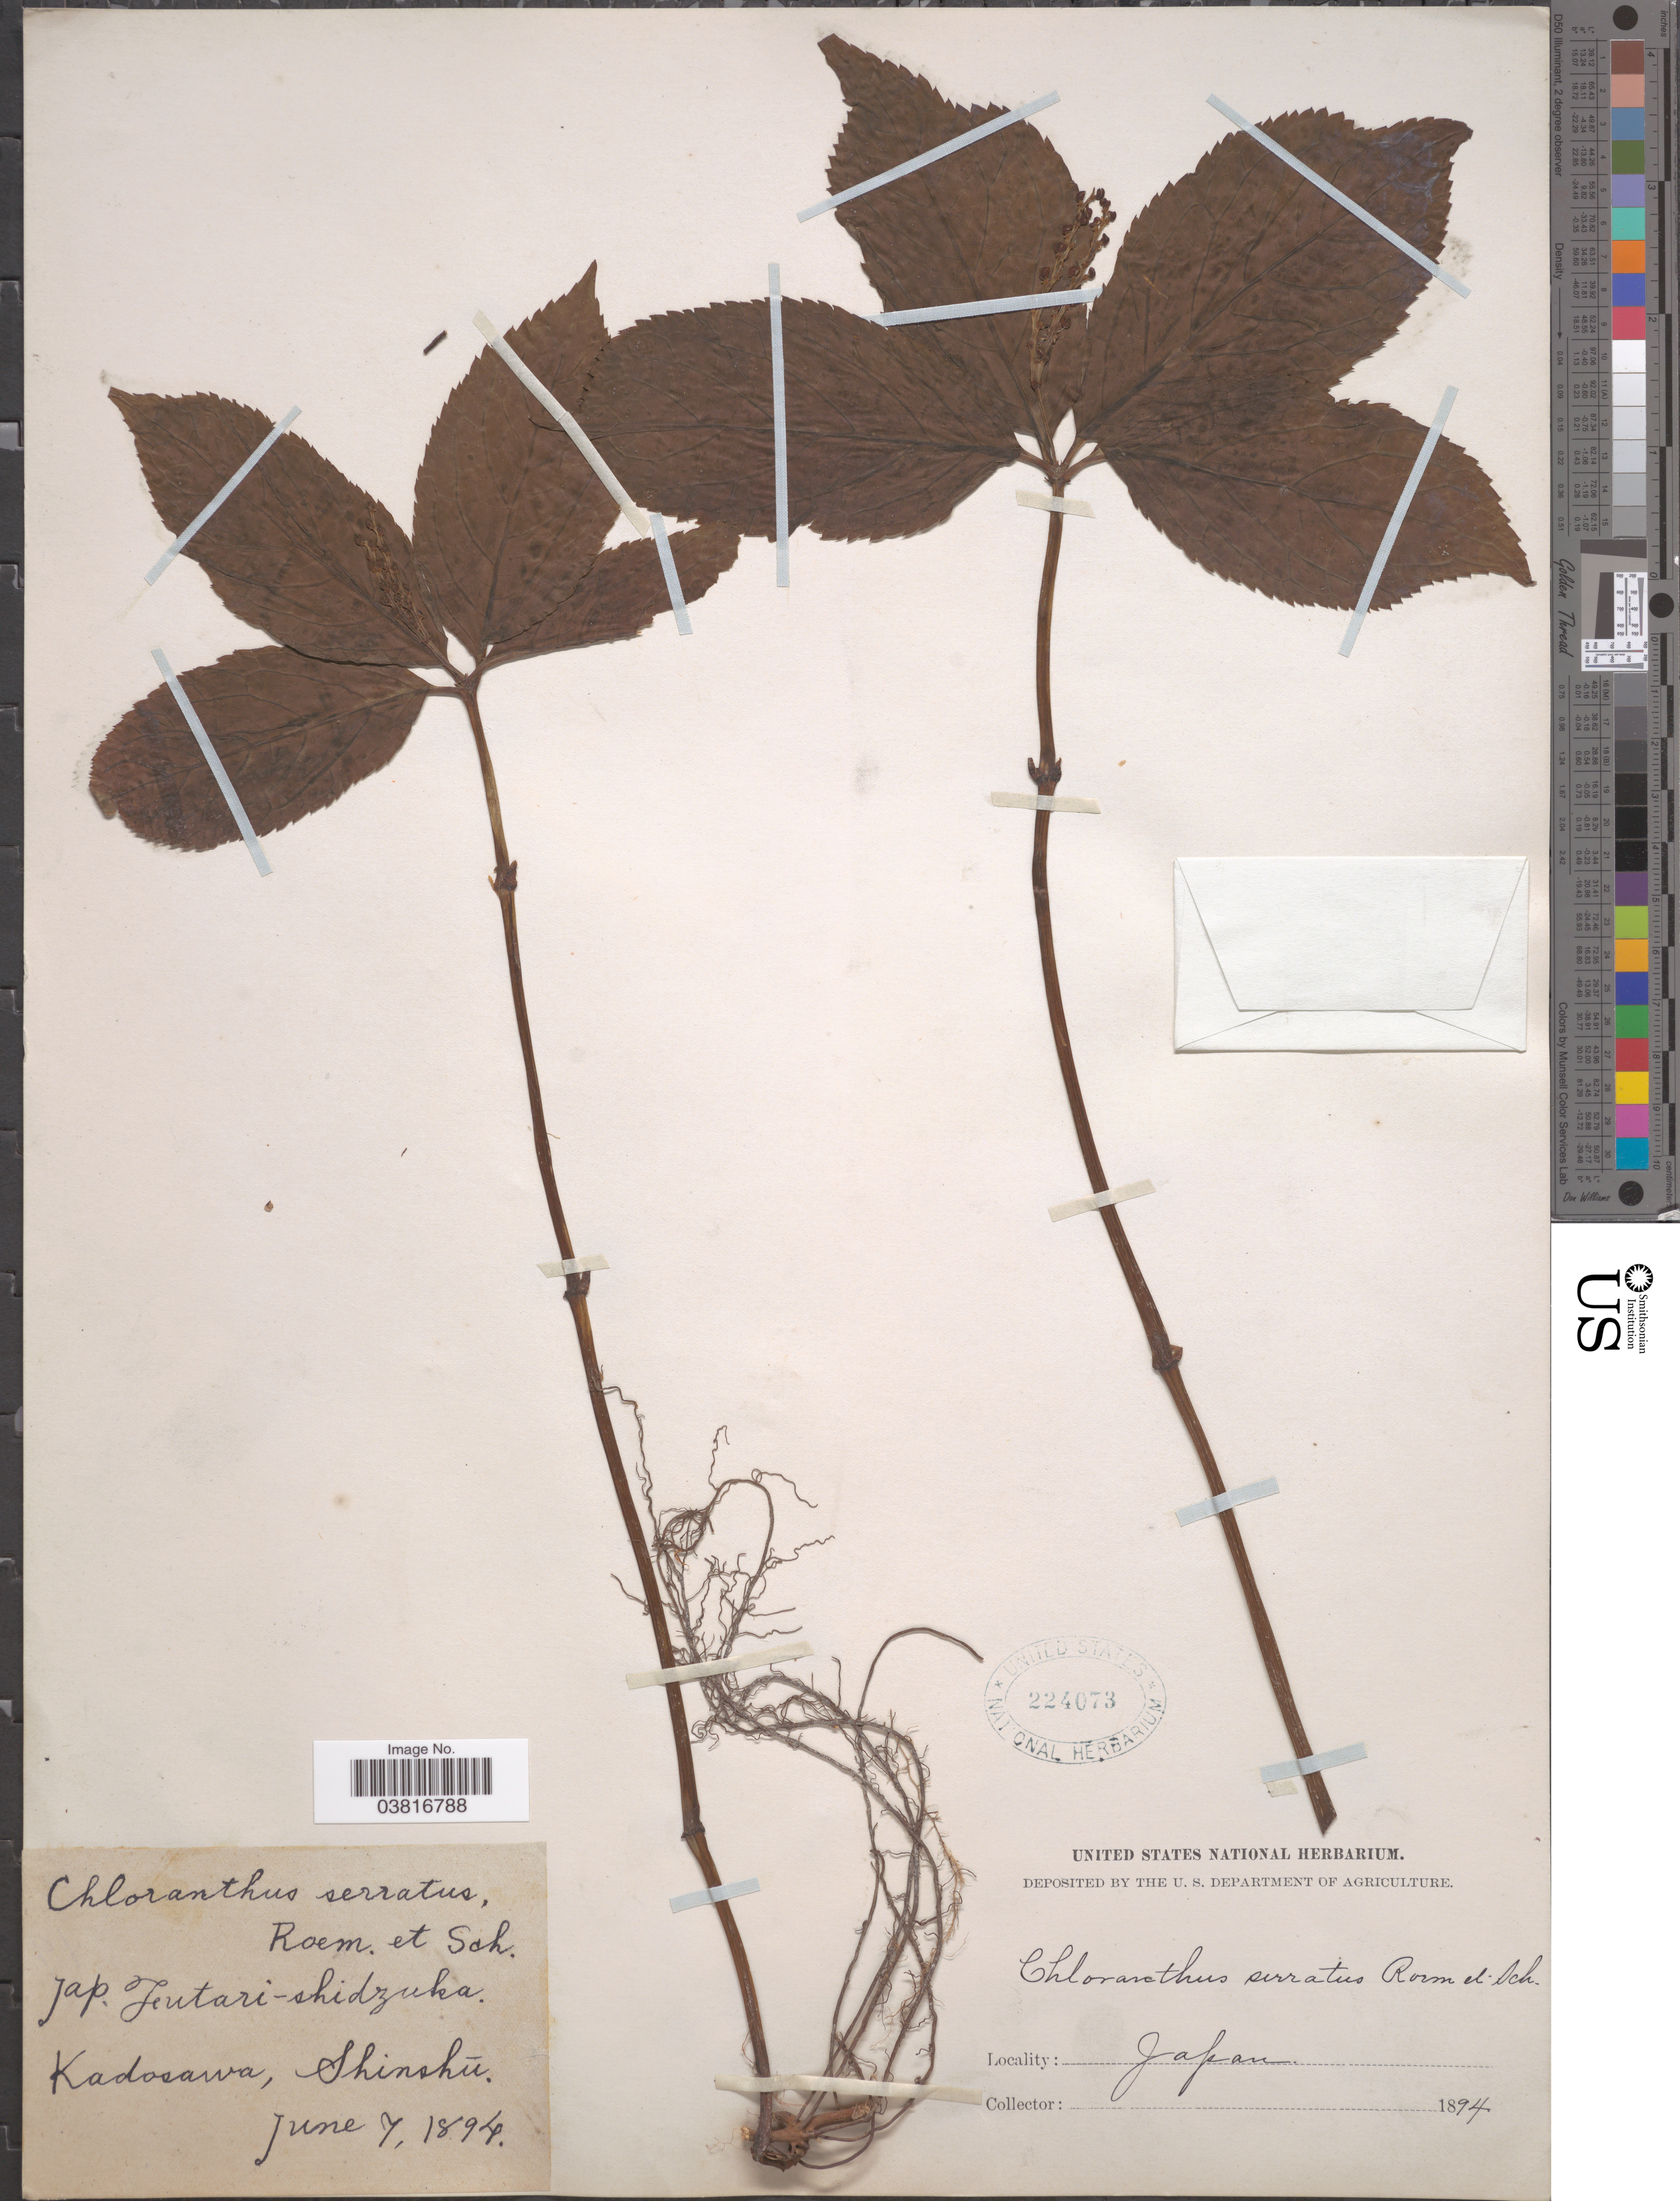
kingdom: Plantae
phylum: Tracheophyta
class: Magnoliopsida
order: Chloranthales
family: Chloranthaceae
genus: Chloranthus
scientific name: Chloranthus serratus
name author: (Thunb.) Roem. & Schult.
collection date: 1894-06-07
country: Japan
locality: Kadosawa, Shinshu.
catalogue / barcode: US 224073